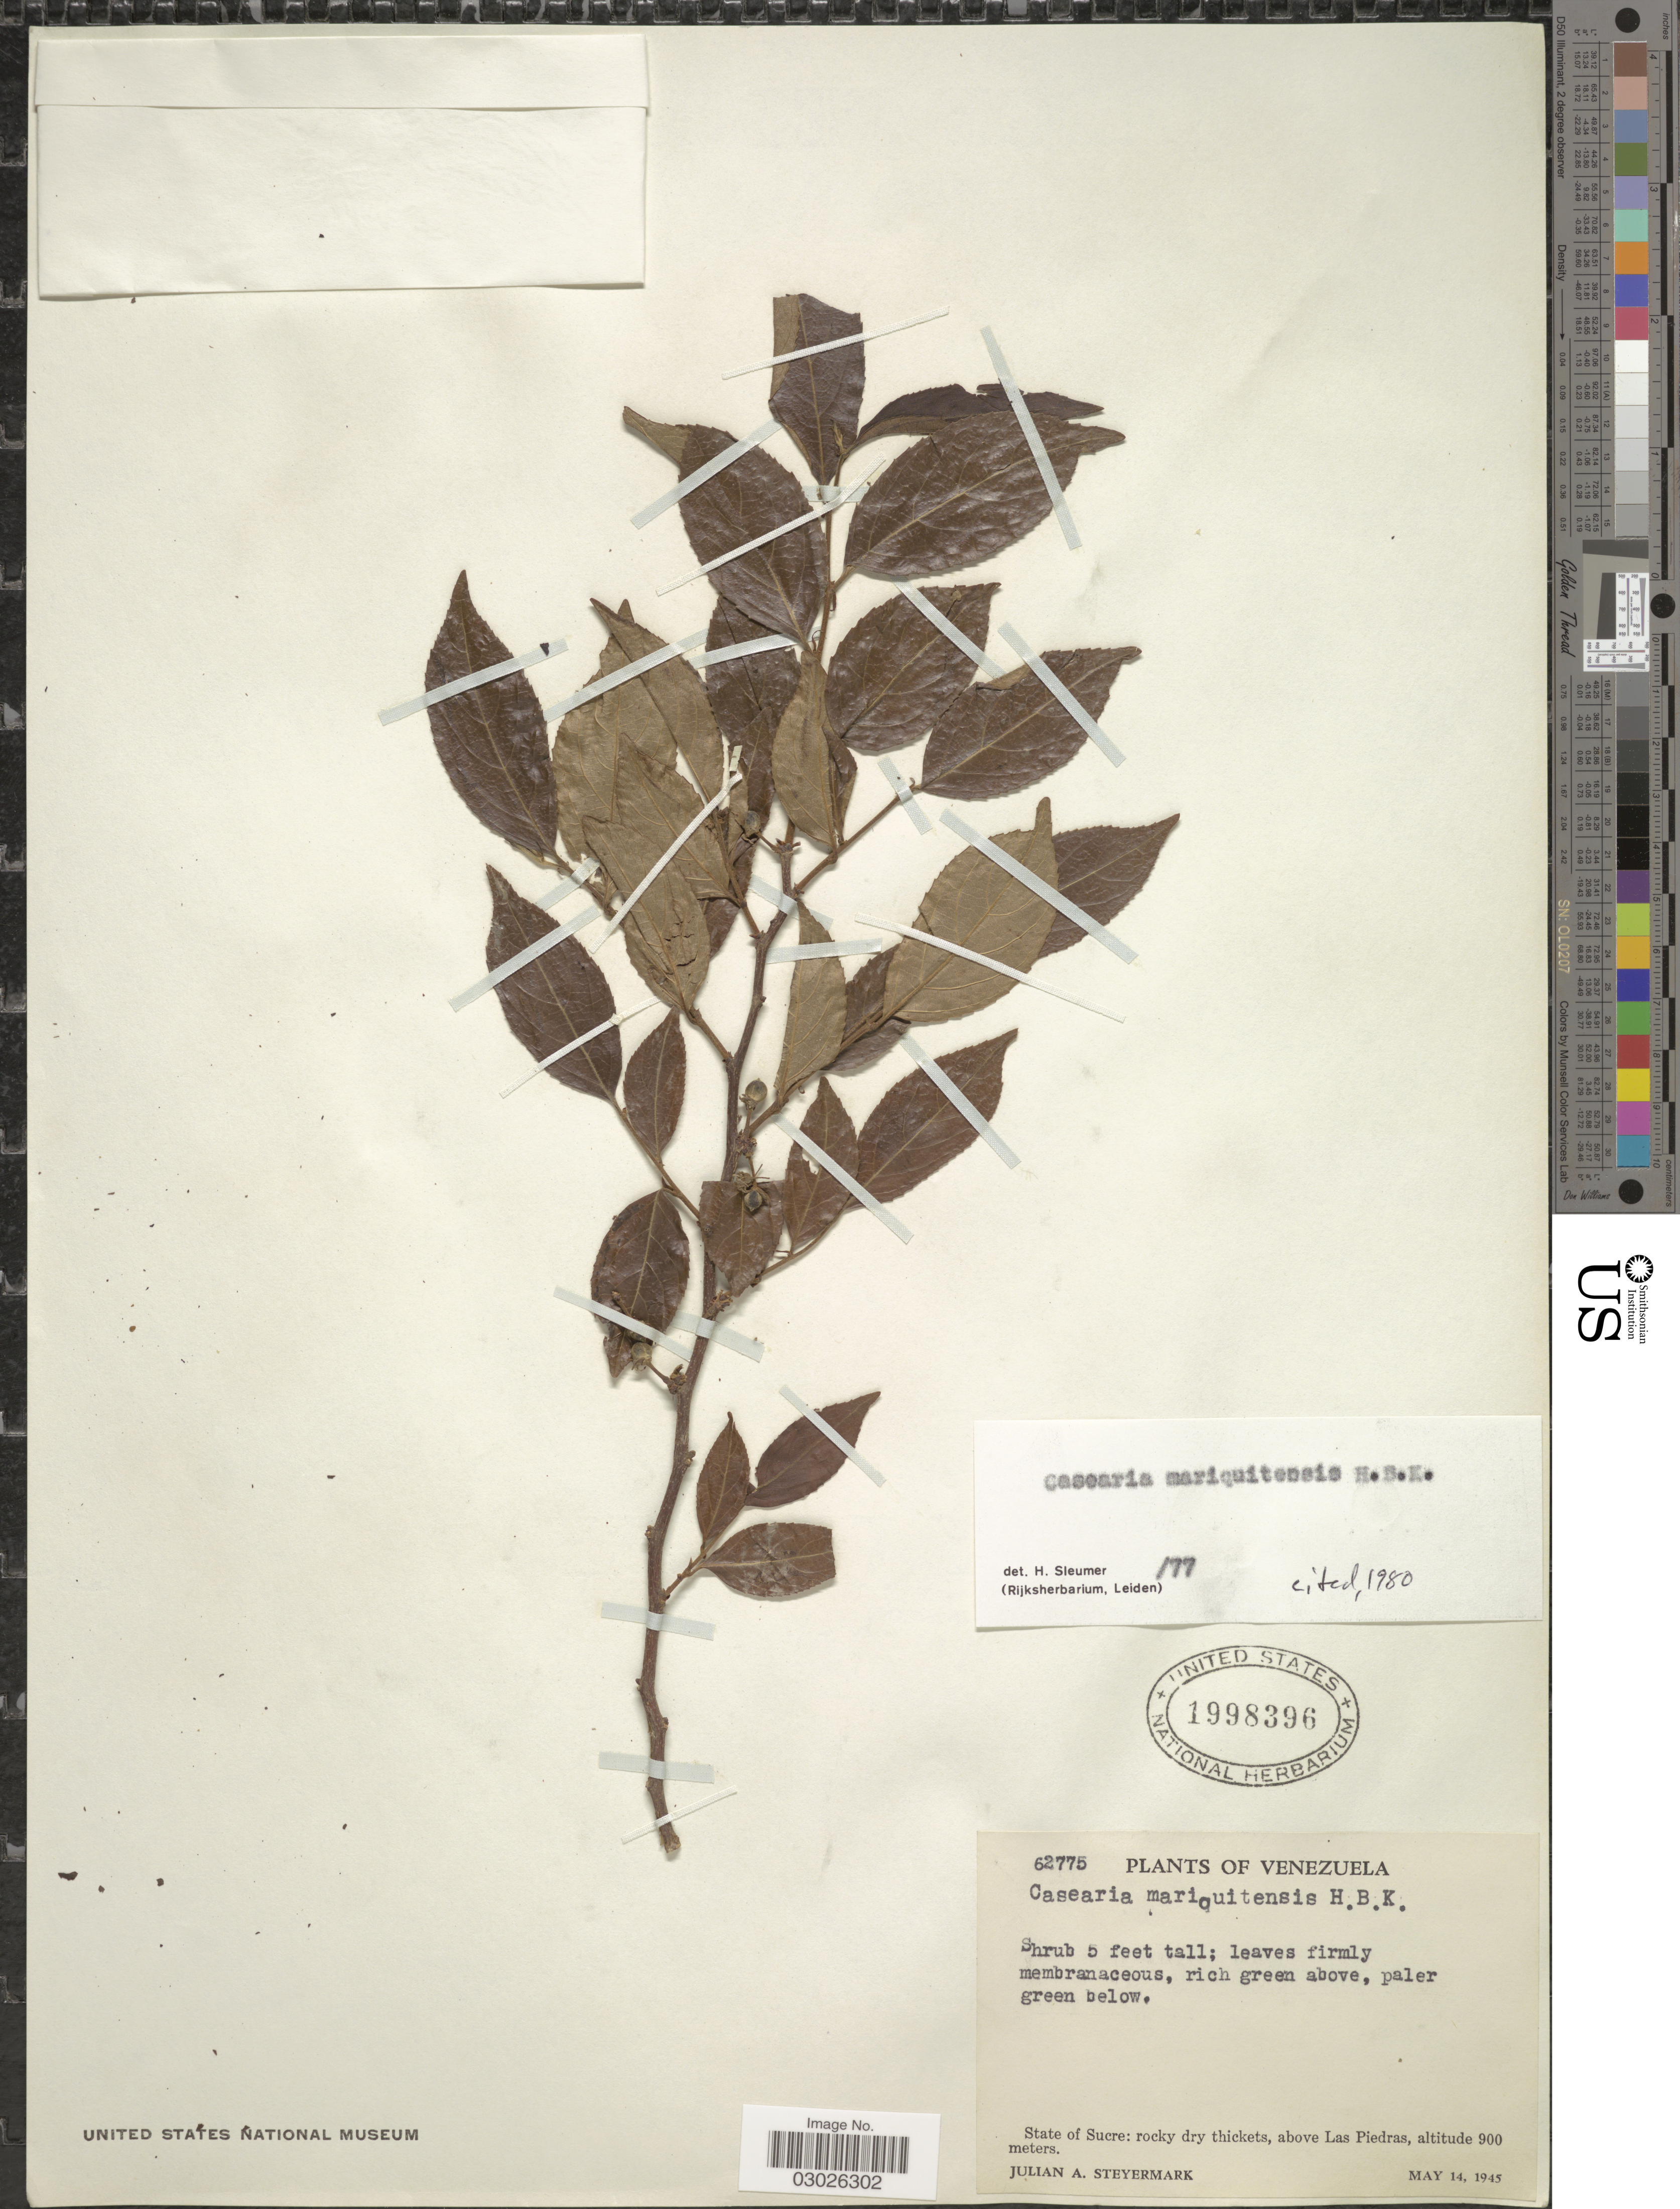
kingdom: Plantae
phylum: Tracheophyta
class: Magnoliopsida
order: Malpighiales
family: Salicaceae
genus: Casearia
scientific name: Casearia mariquitensis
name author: Kunth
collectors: J. Steyermark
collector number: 62775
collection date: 1945-05-14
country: Venezuela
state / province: Sucre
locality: State of Sucre: rocky dry thickets, above Las Piedras.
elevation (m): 900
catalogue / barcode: US 1998396